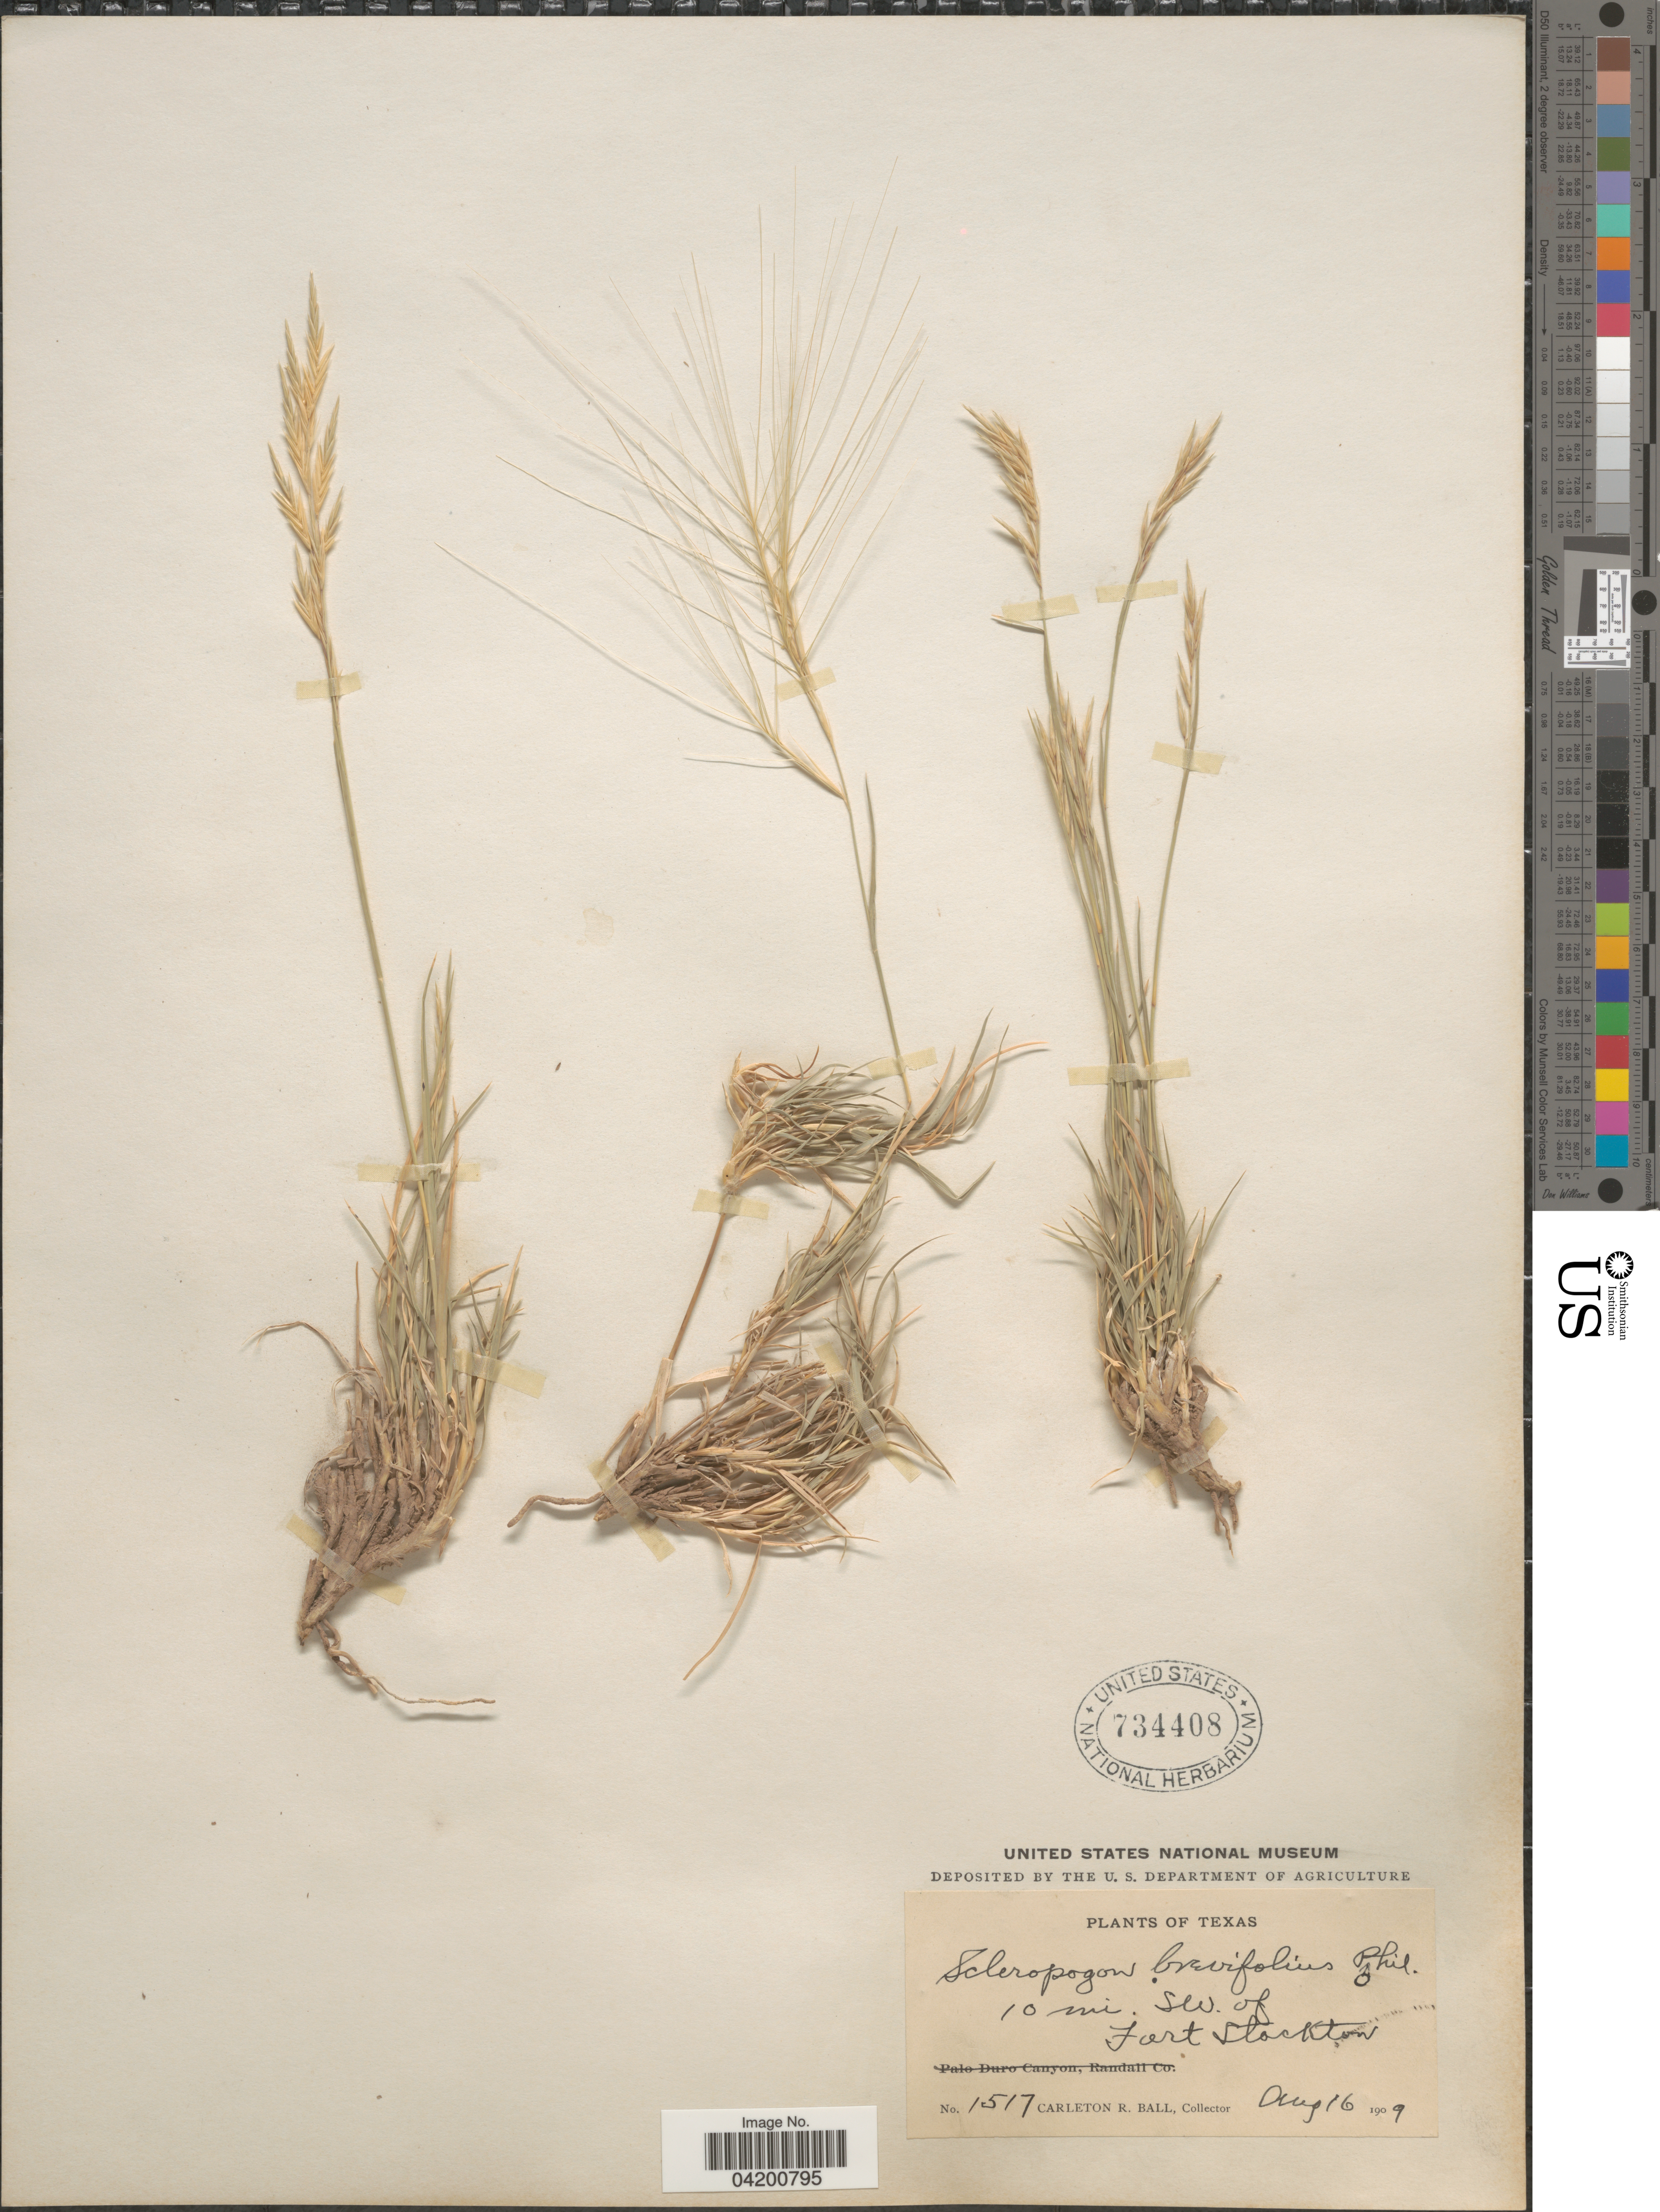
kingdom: Plantae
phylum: Tracheophyta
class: Liliopsida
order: Poales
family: Poaceae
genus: Scleropogon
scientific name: Scleropogon brevifolius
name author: Phil.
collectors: C. R. Ball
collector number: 1517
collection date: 1909-08-16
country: United States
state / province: Texas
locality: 10 mi. S.W. of Fort Stockton.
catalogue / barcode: US 734408